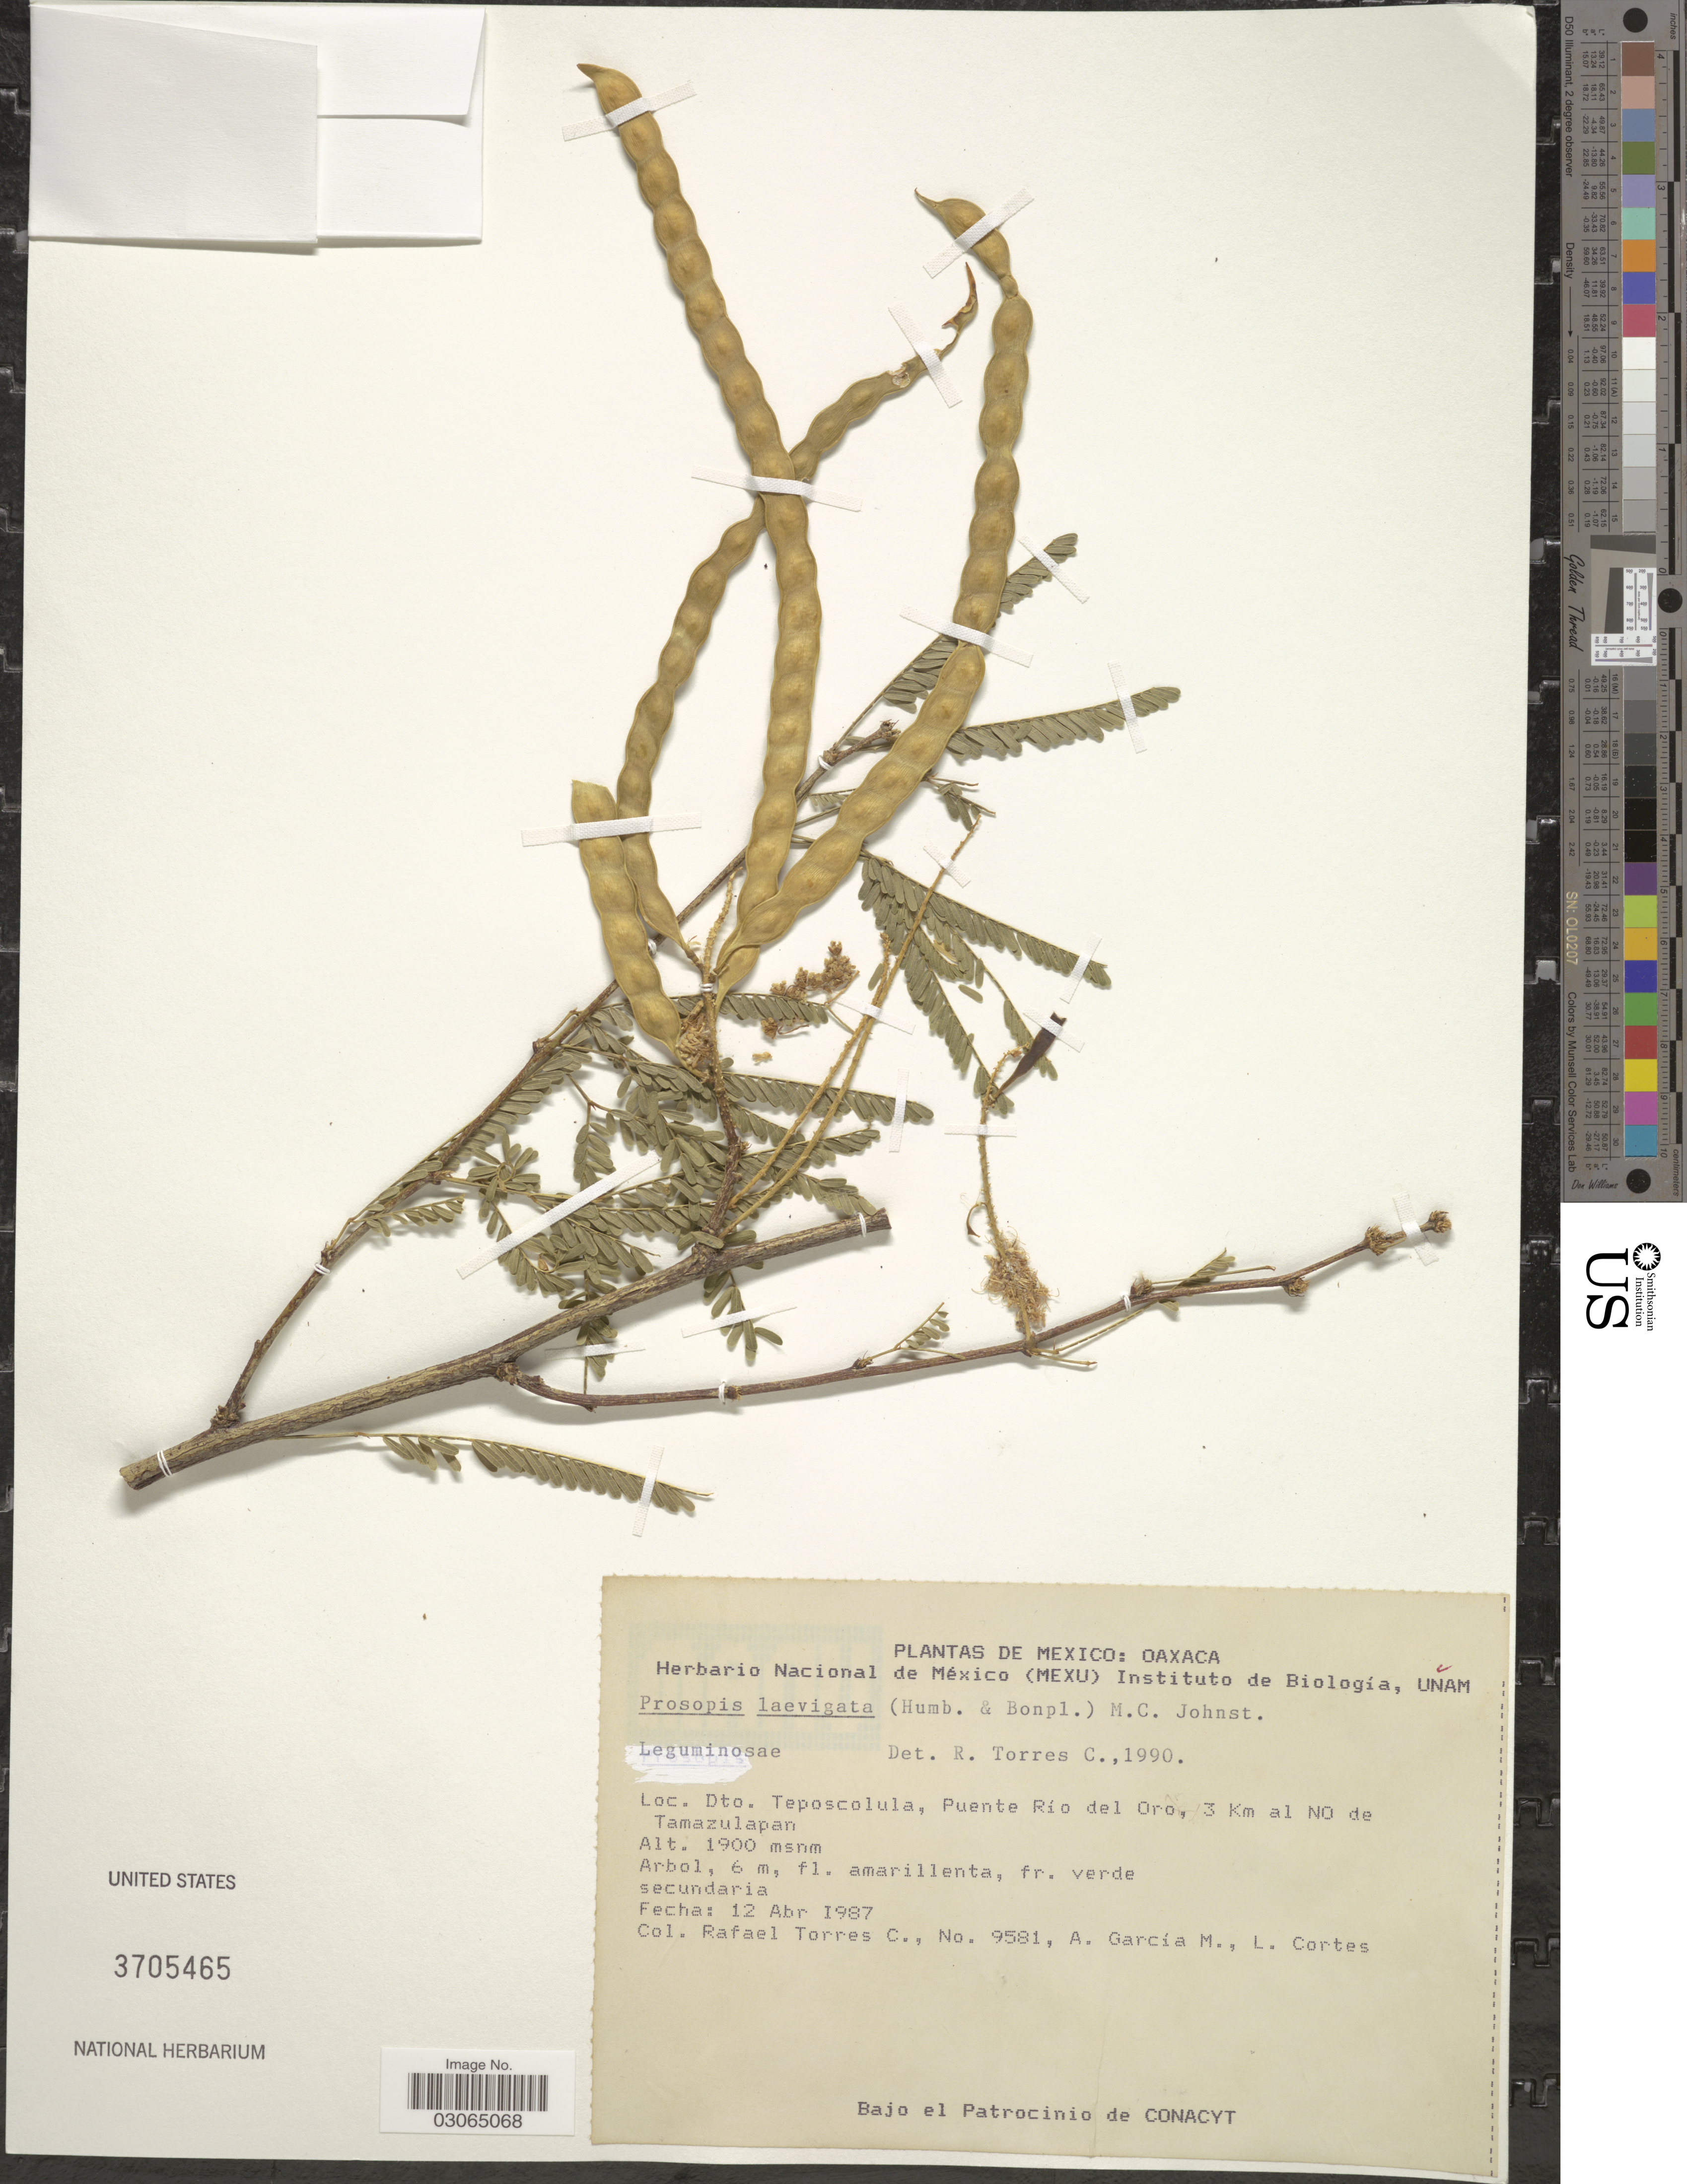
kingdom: Plantae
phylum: Tracheophyta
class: Magnoliopsida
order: Fabales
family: Fabaceae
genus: Neltuma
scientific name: Neltuma laevigata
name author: (Humb. & Bonpl. ex Willd.) Britton & Rose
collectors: R. Torres C., A. García M. & L. Cortes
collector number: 9581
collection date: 1987-04-12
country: Mexico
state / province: Oaxaca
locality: Dto. Teposcolula, Puente Río del Oro, 3 Km al NO de Tamazulapan.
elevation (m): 1900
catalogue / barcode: US 3705465